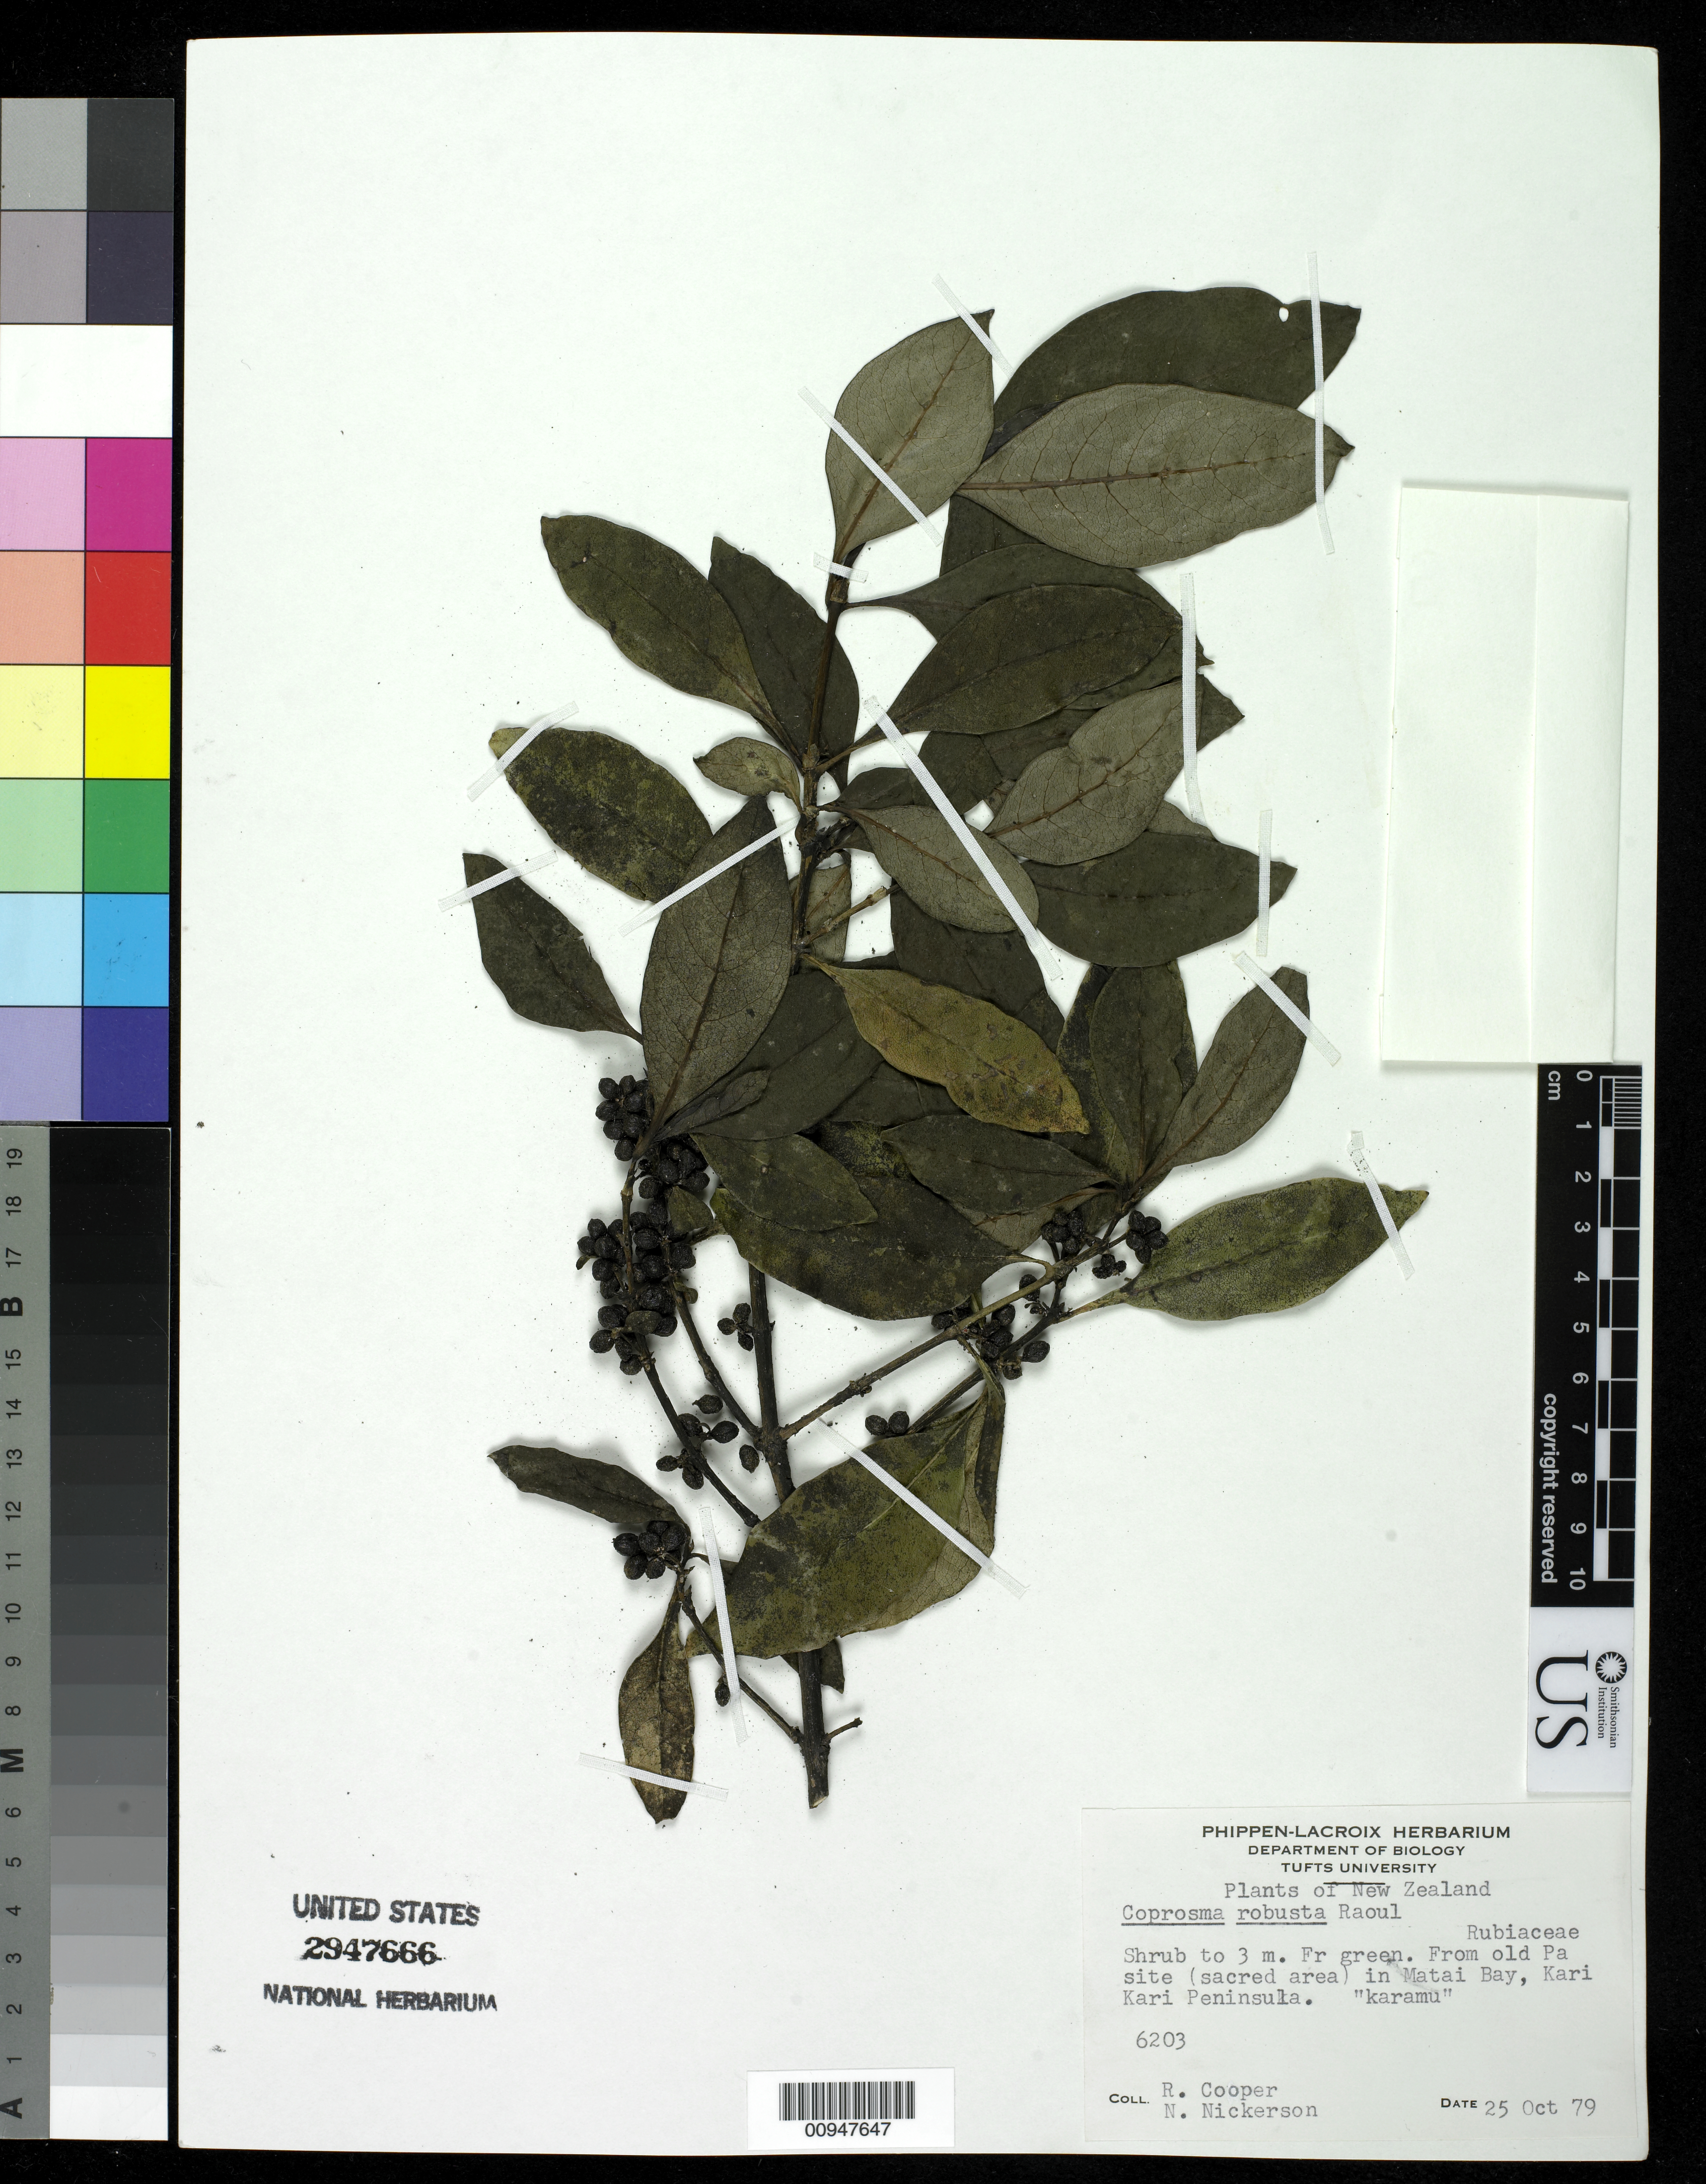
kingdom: Plantae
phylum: Tracheophyta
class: Magnoliopsida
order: Gentianales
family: Rubiaceae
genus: Coprosma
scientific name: Coprosma robusta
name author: Raoul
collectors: R. Cooper & N. Nickerson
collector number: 6203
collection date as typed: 25 Oct 1979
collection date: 1979-10-25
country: New Zealand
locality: Matai Bay, kari kari Penuninsula Old Pa site (sacred area)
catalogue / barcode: US 2947666